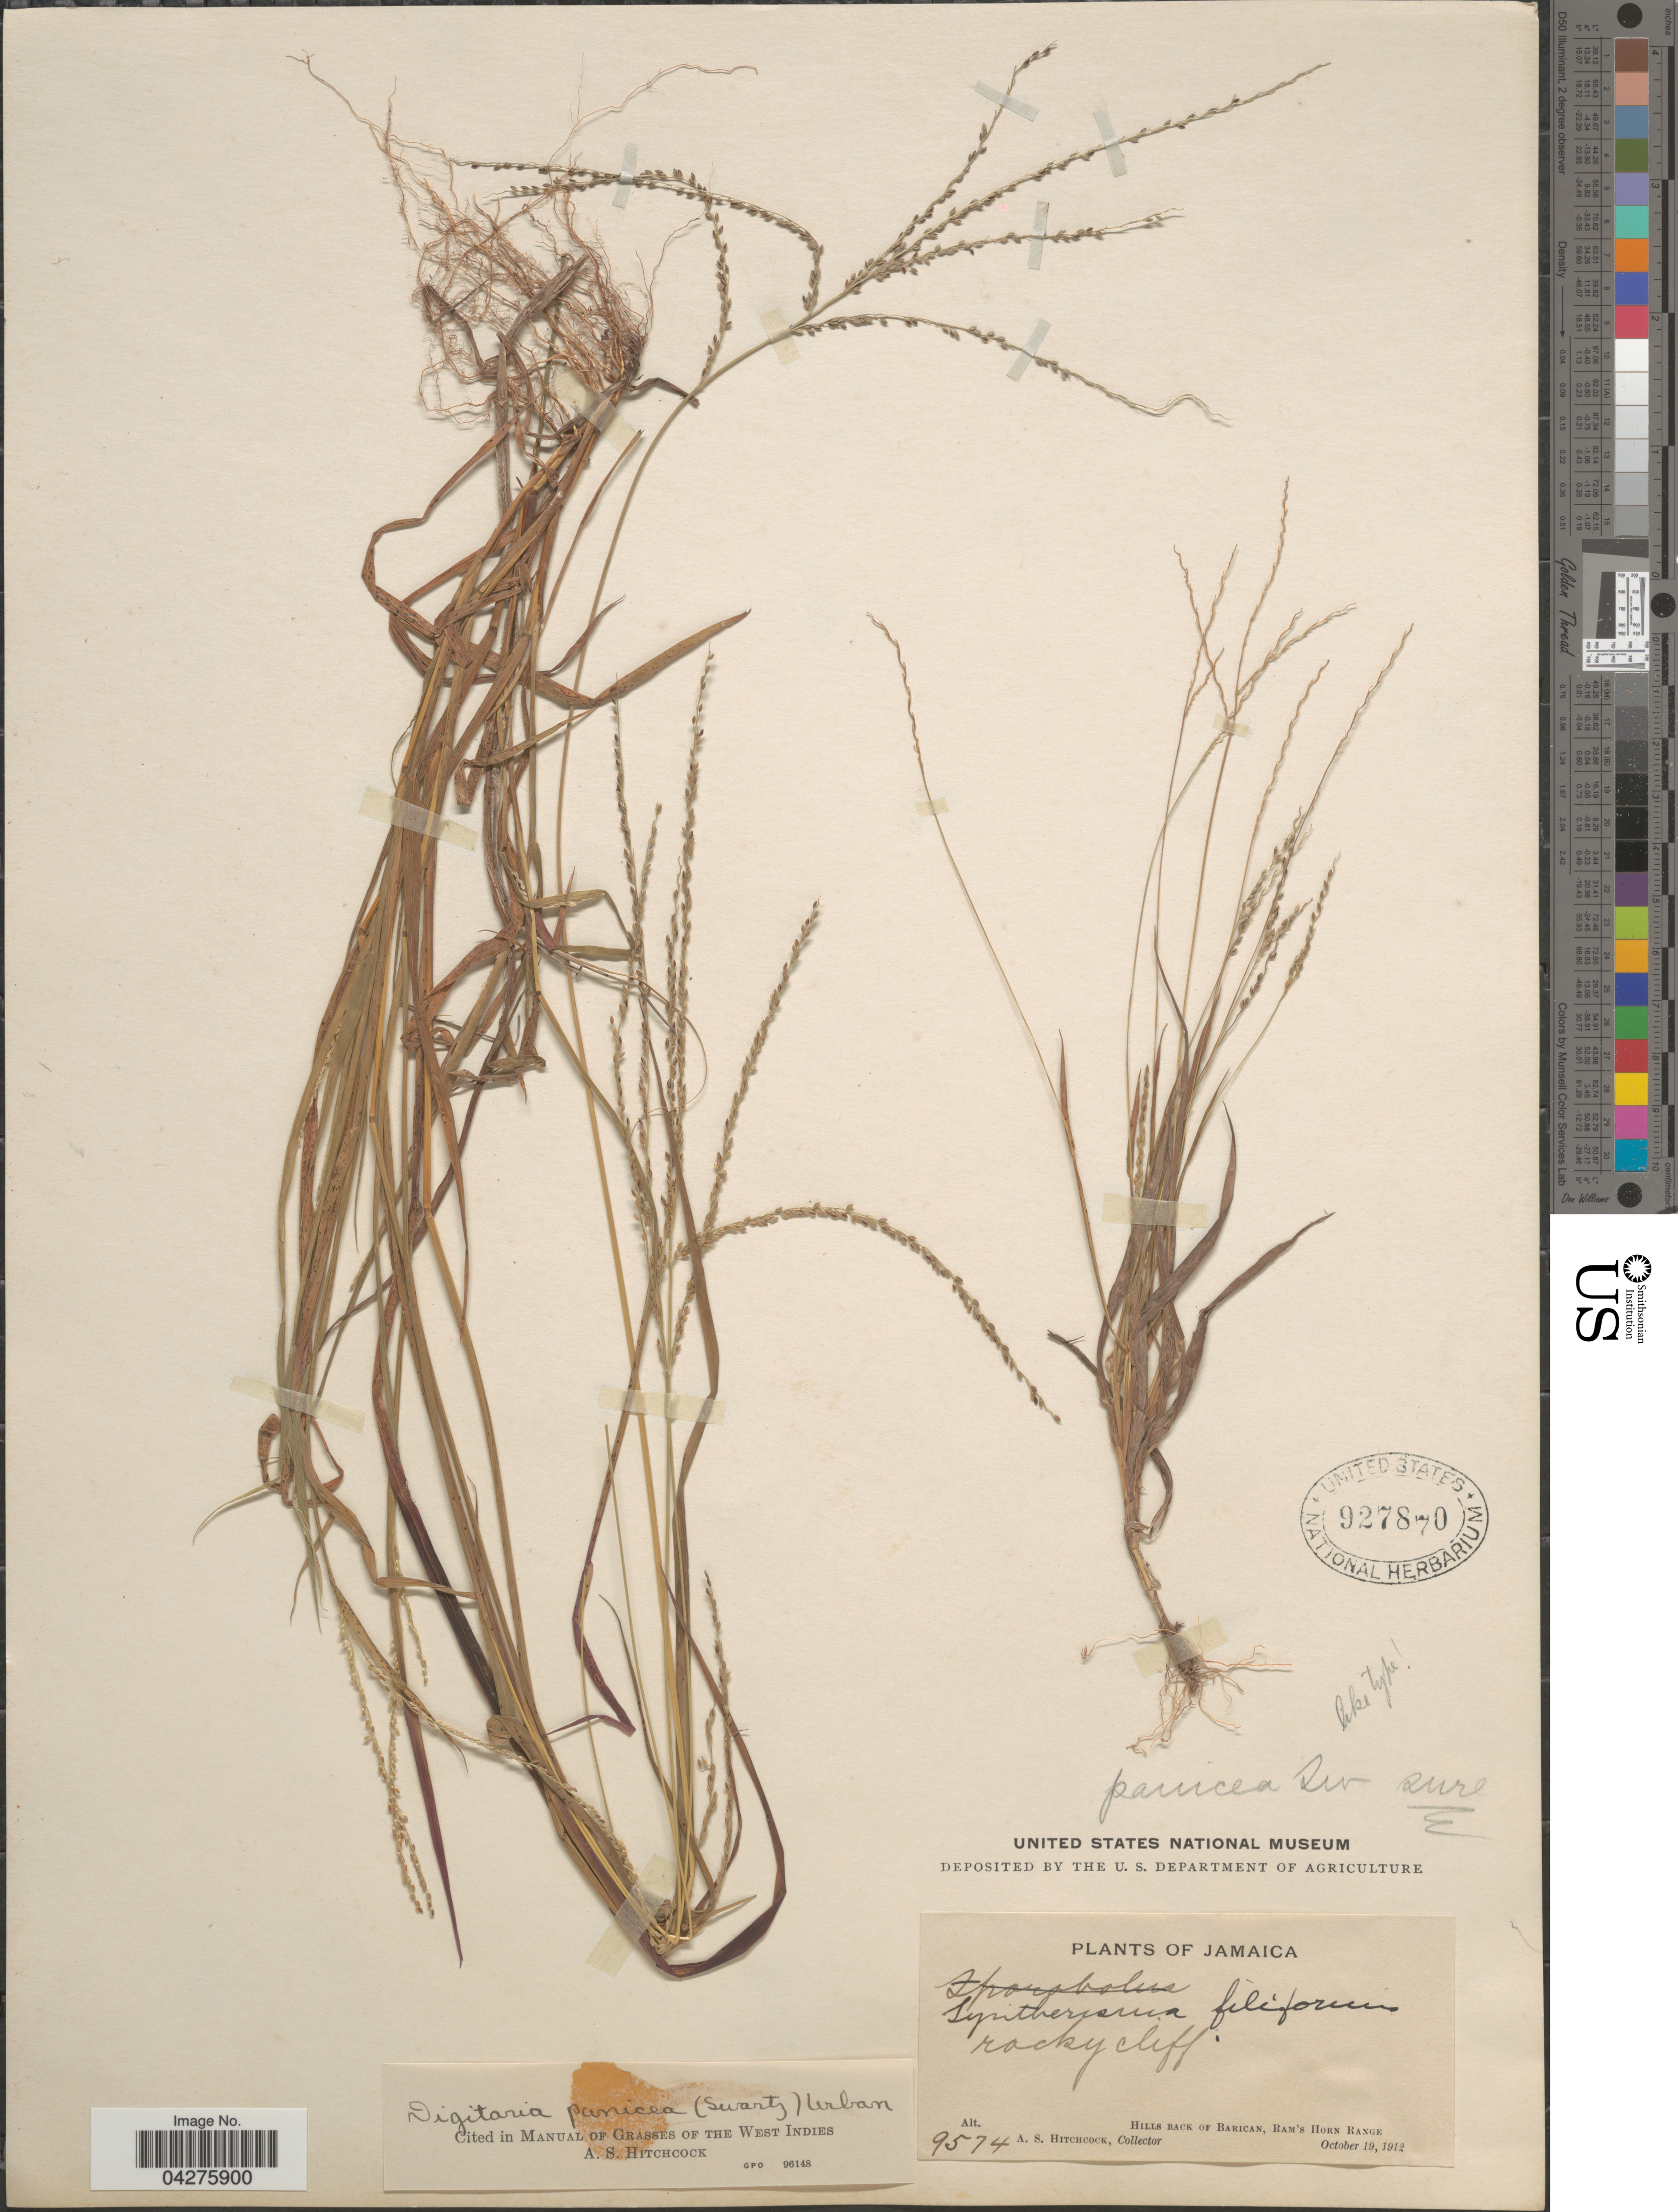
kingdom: Plantae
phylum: Tracheophyta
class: Liliopsida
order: Poales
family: Poaceae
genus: Digitaria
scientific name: Digitaria panicea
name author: (Sw.) Urb.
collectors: A. S. Hitchcock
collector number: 9574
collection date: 1912-10-19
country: Jamaica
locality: Hills back of Barican, Ram's Horn Range.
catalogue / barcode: US 927870